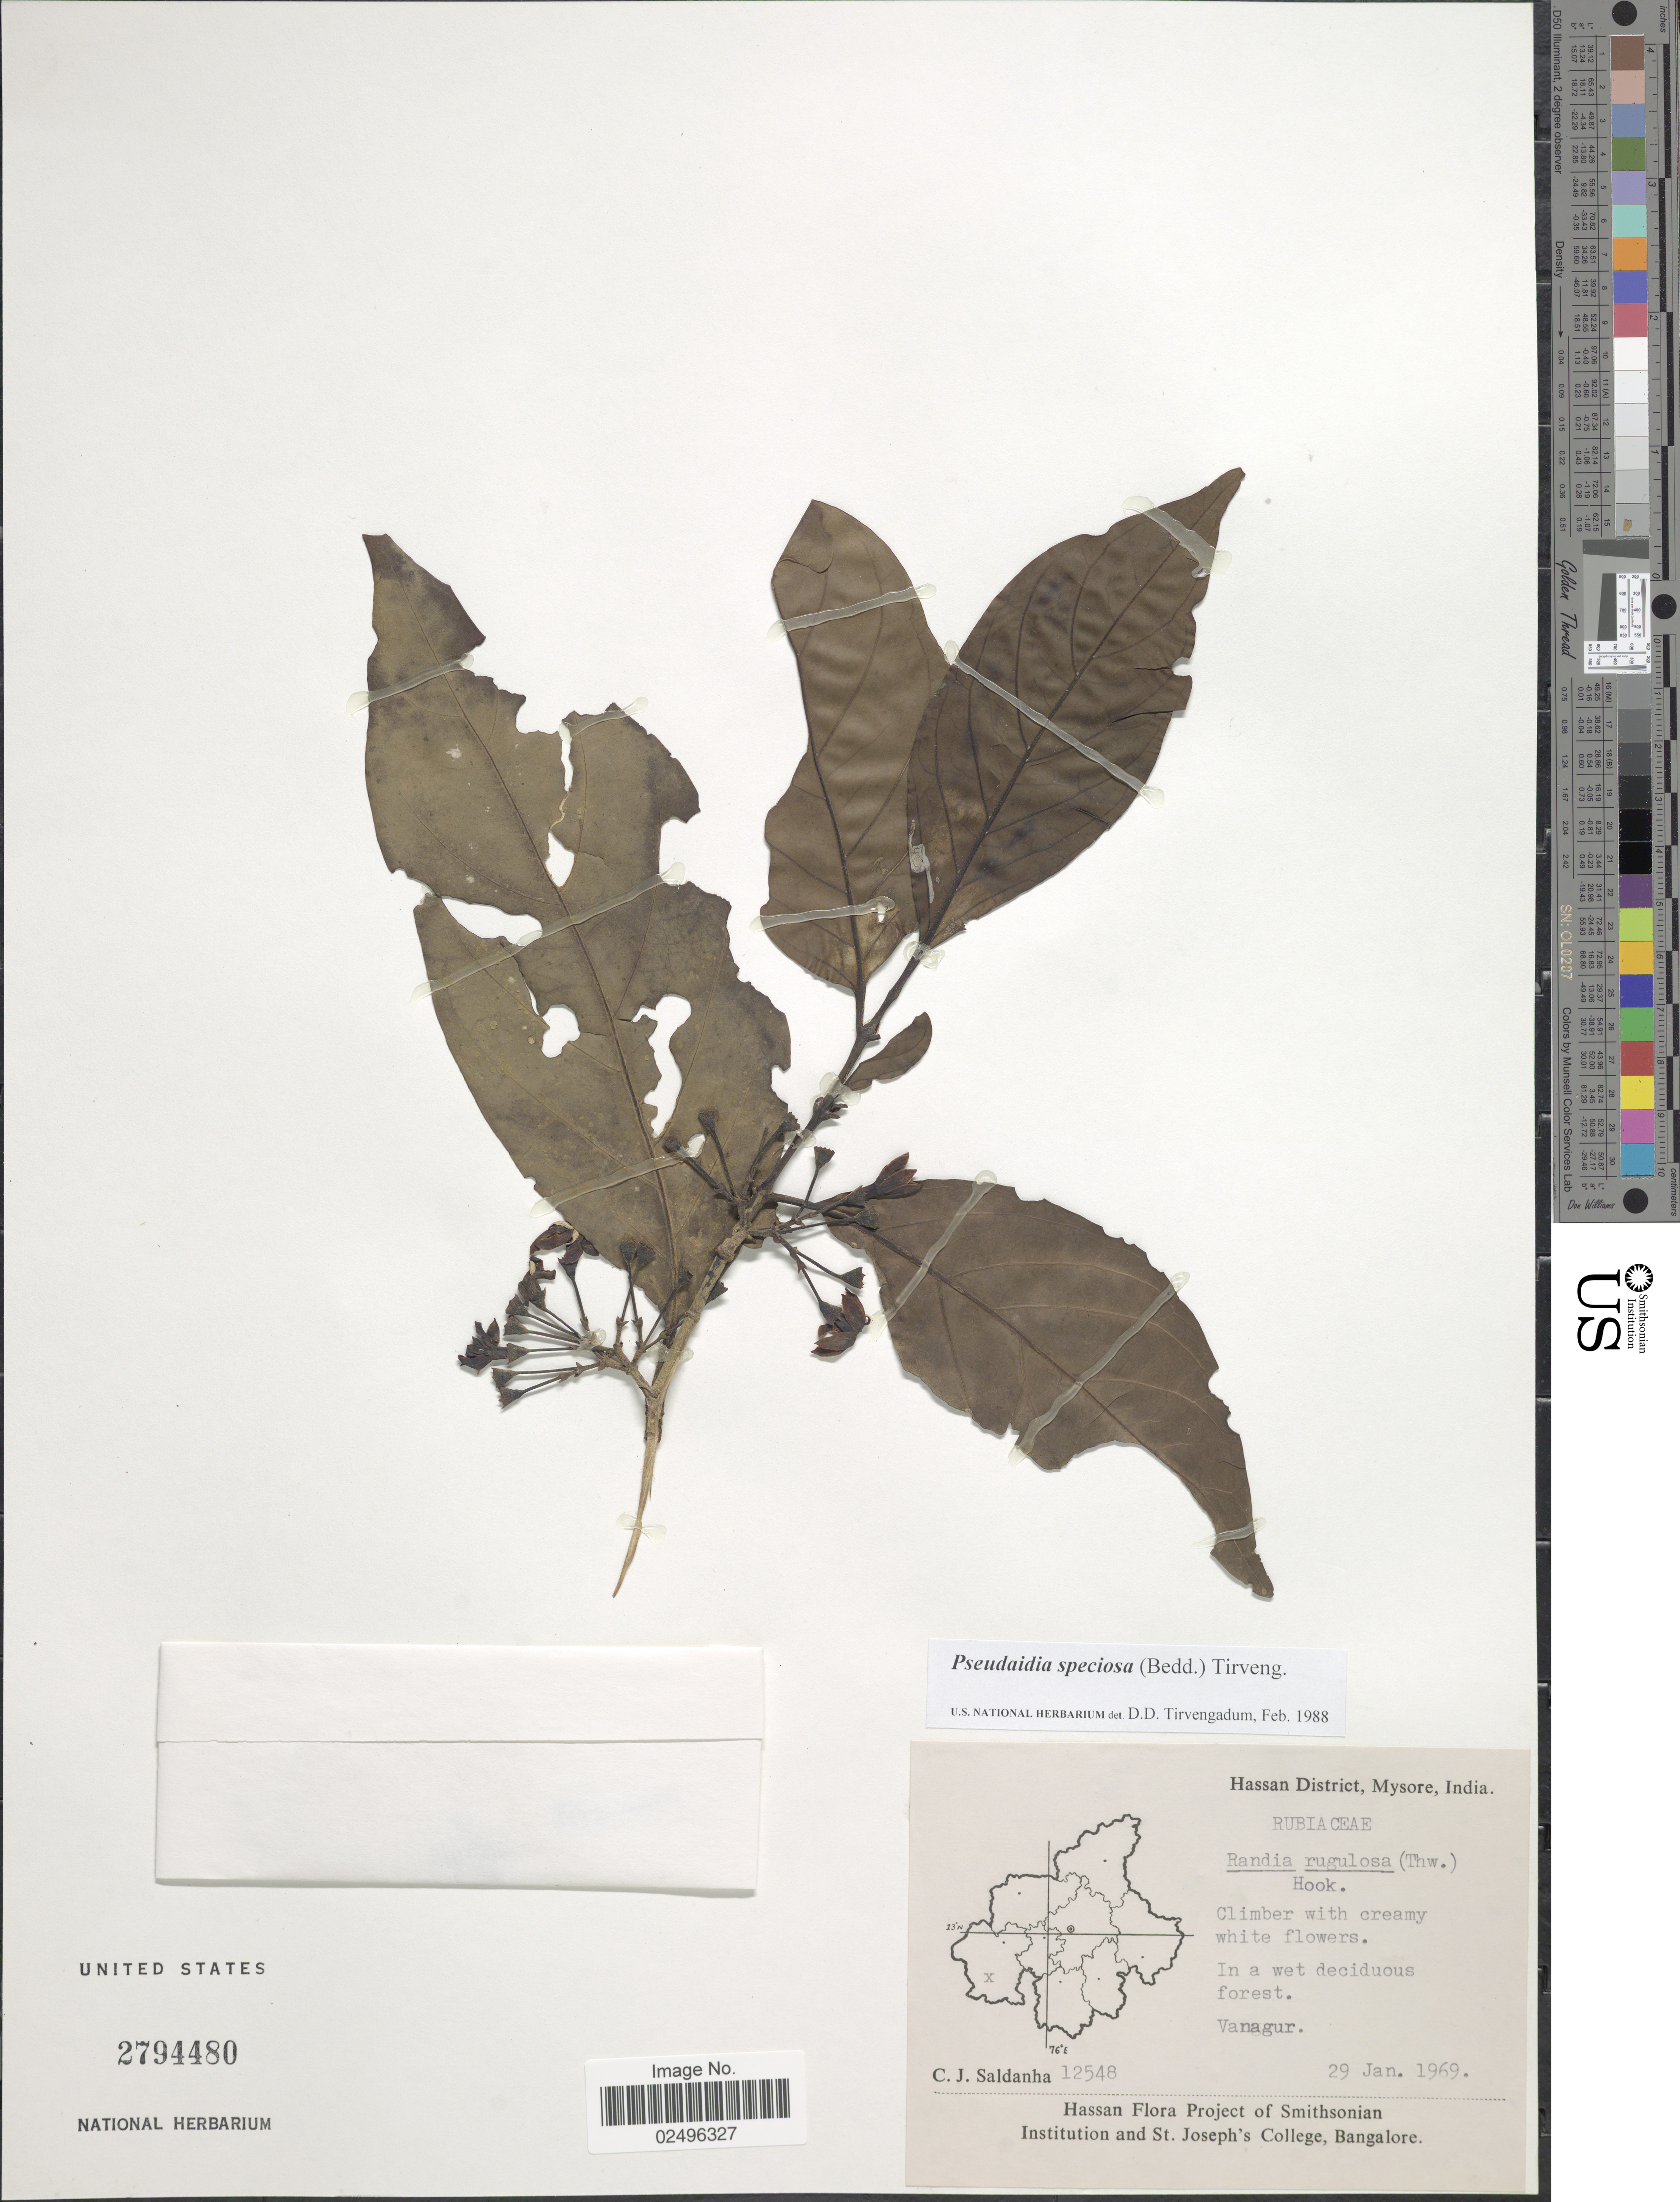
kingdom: Plantae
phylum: Tracheophyta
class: Magnoliopsida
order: Gentianales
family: Rubiaceae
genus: Pseudaidia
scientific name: Pseudaidia speciosa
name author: (Bedd.) Tirveng.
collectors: C. J. Saldanha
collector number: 12548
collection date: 1969-01-29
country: India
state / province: Karnataka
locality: Hassan District, Mysore, Vanagur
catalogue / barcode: US 2794480